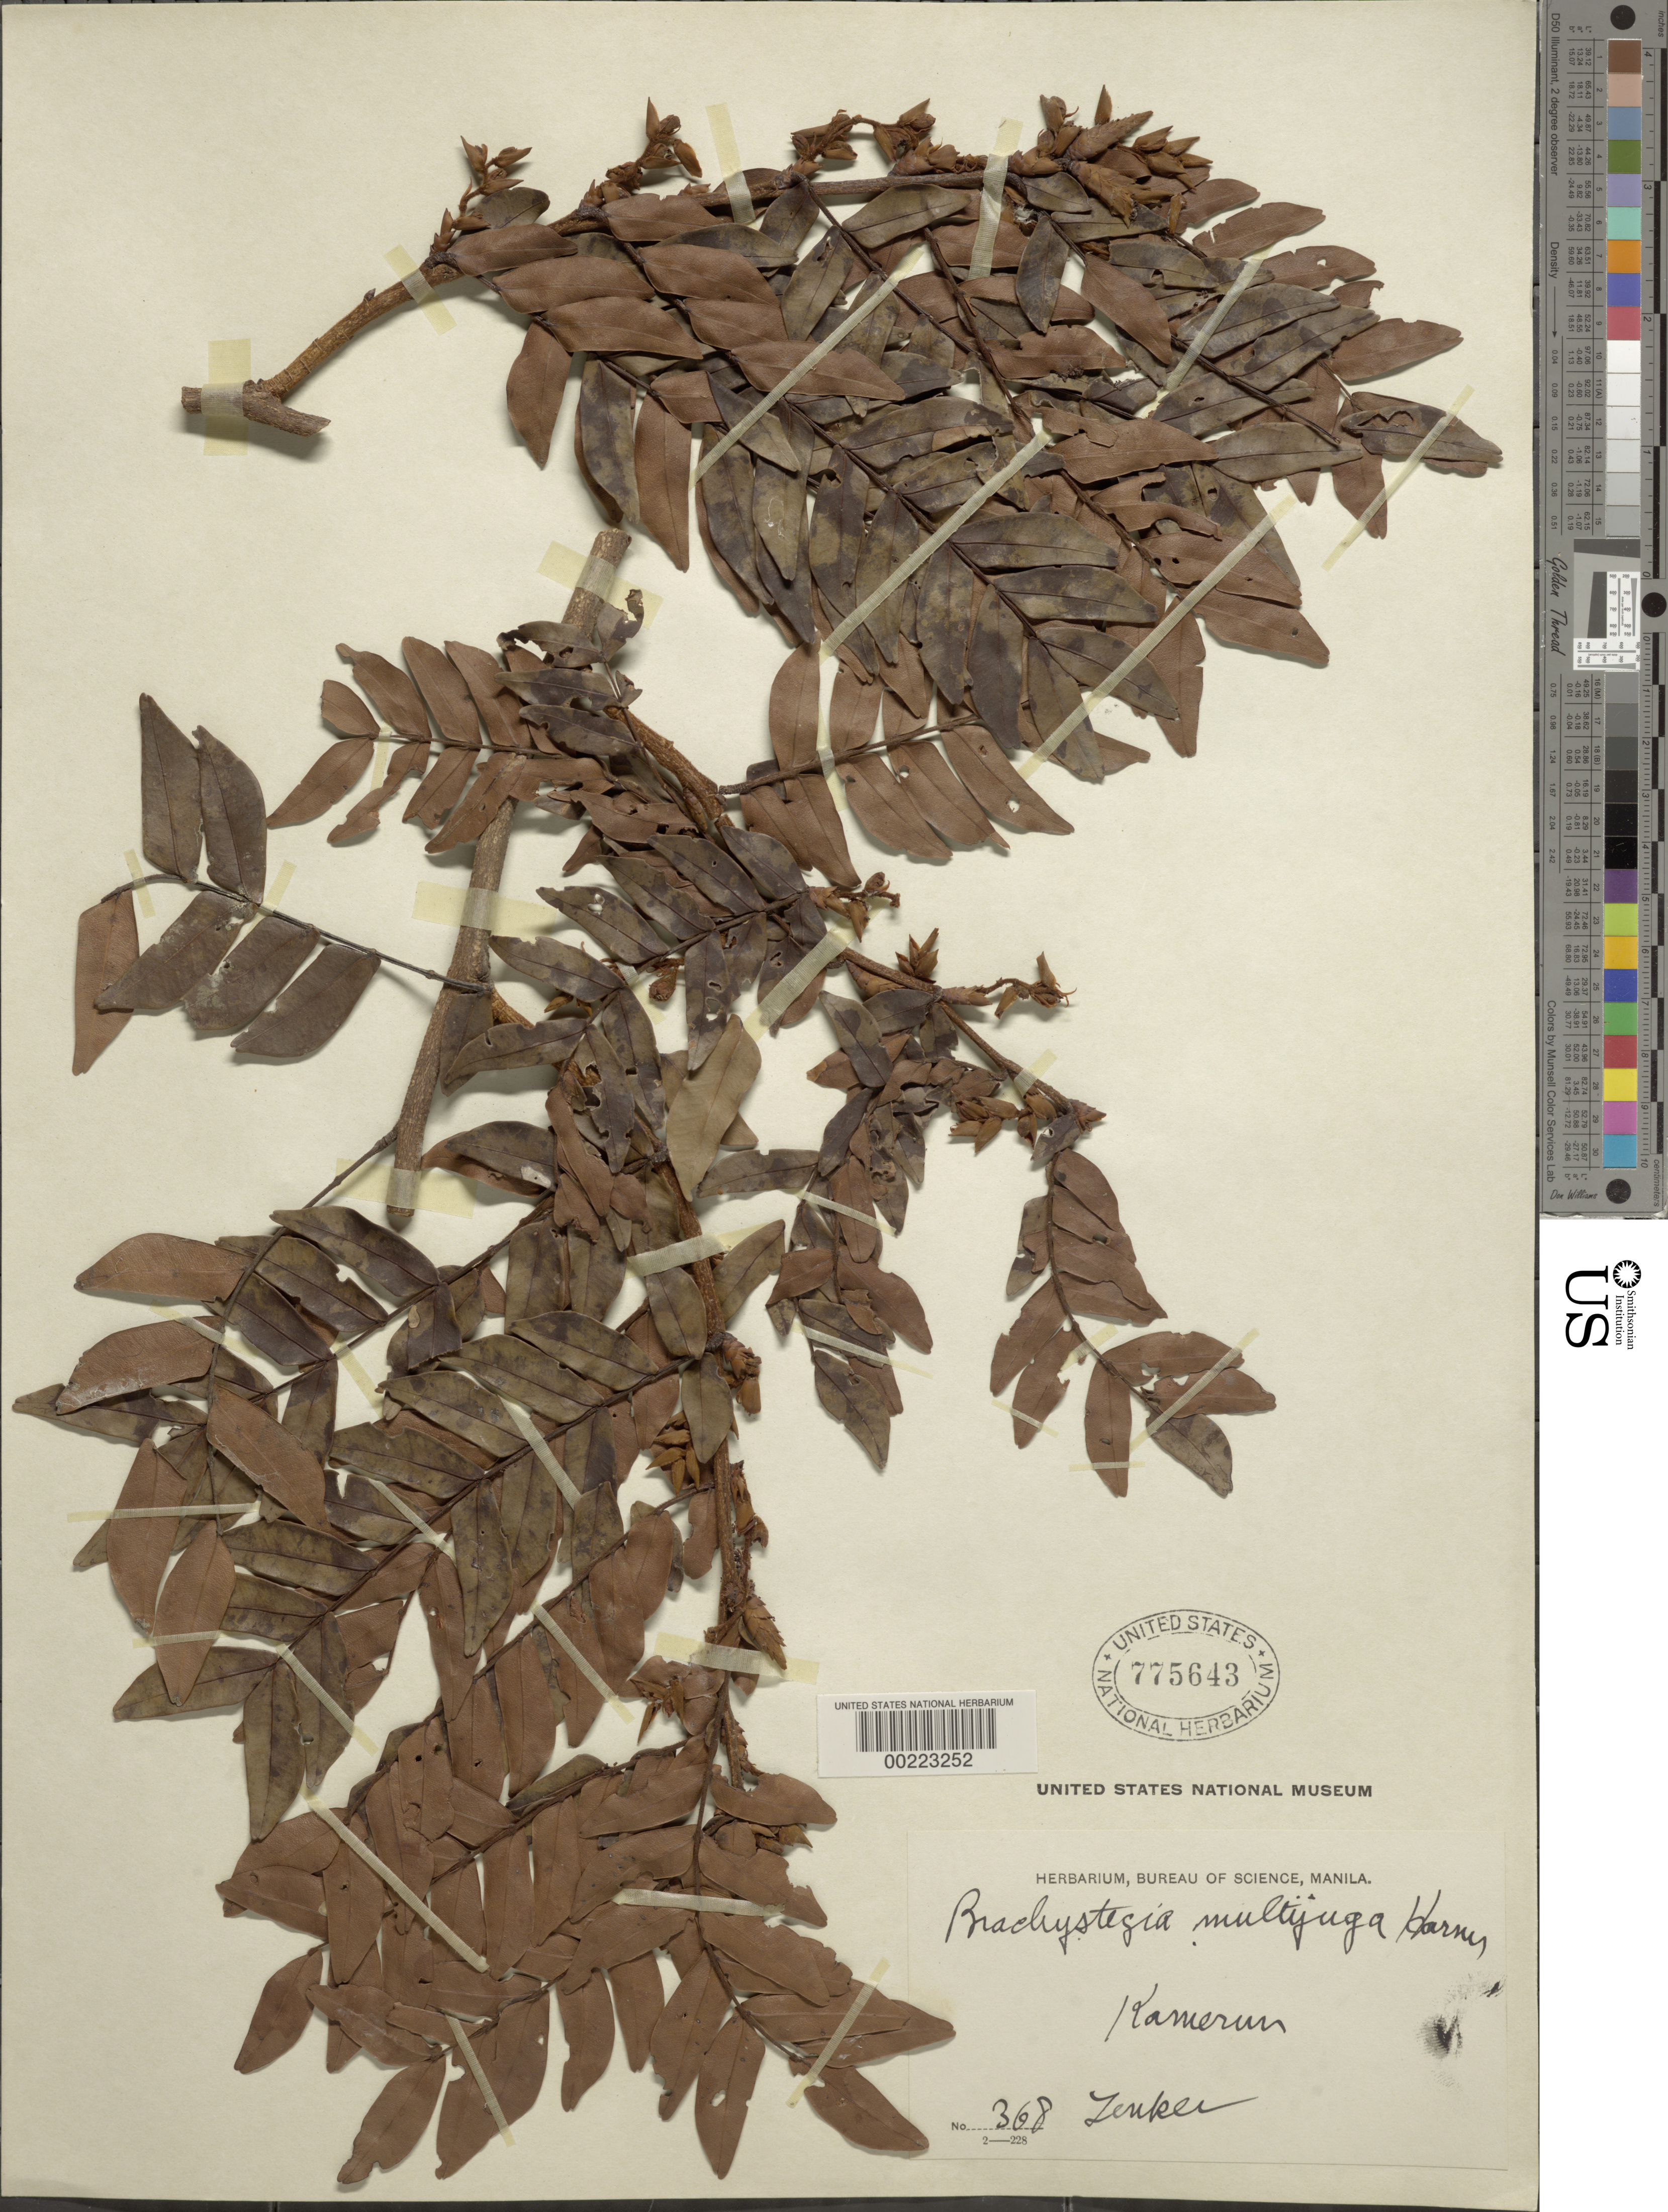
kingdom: Plantae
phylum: Tracheophyta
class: Magnoliopsida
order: Fabales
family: Fabaceae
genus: Brachystegia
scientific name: Brachystegia multijuga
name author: Harms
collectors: G. A. Zenker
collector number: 368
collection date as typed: Mar 1913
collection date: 1913-03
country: Cameroon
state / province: Sud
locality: Bipindi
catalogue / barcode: US 775643